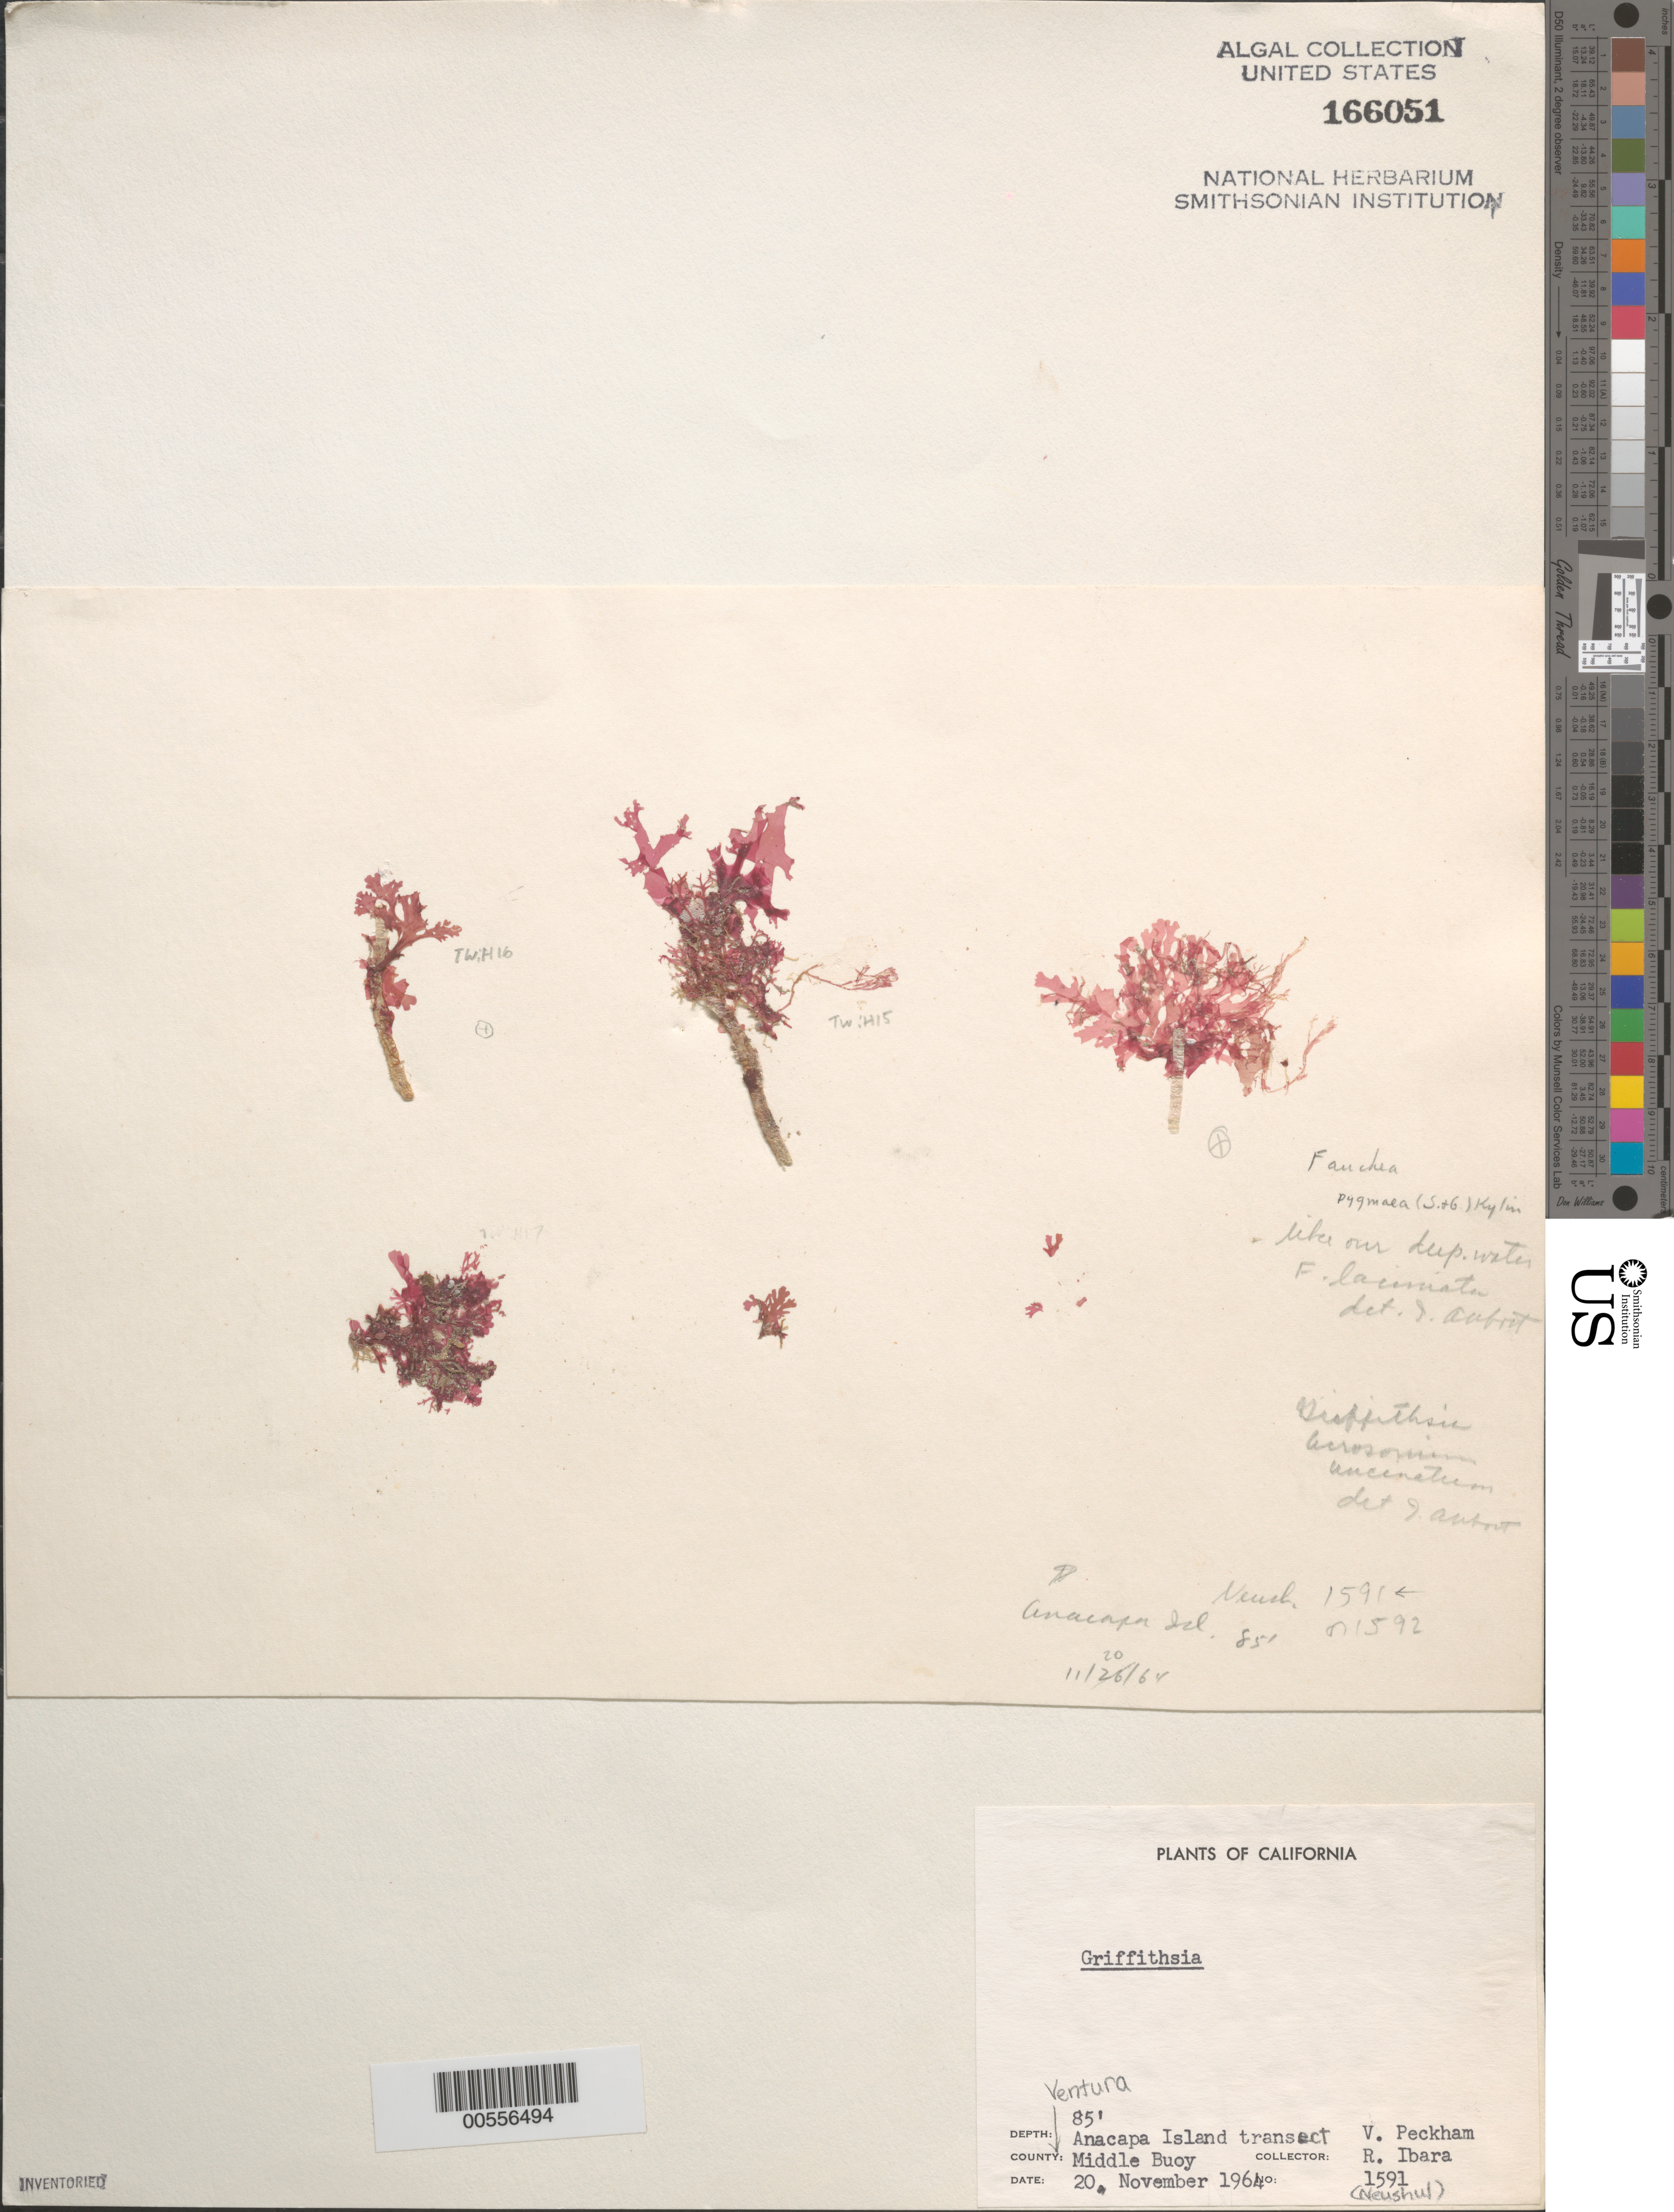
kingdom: Plantae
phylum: Rhodophyta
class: Florideophyceae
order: Ceramiales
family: Wrangeliaceae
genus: Griffithsia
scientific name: Griffithsia sp.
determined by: Abbott, Isabella A.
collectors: V. Peckham & R. Ibara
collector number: Neushul 1591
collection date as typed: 20 Nov 1964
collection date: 1964-11-20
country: United States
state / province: California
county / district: Ventura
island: Anacapa Island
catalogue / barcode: US 166051